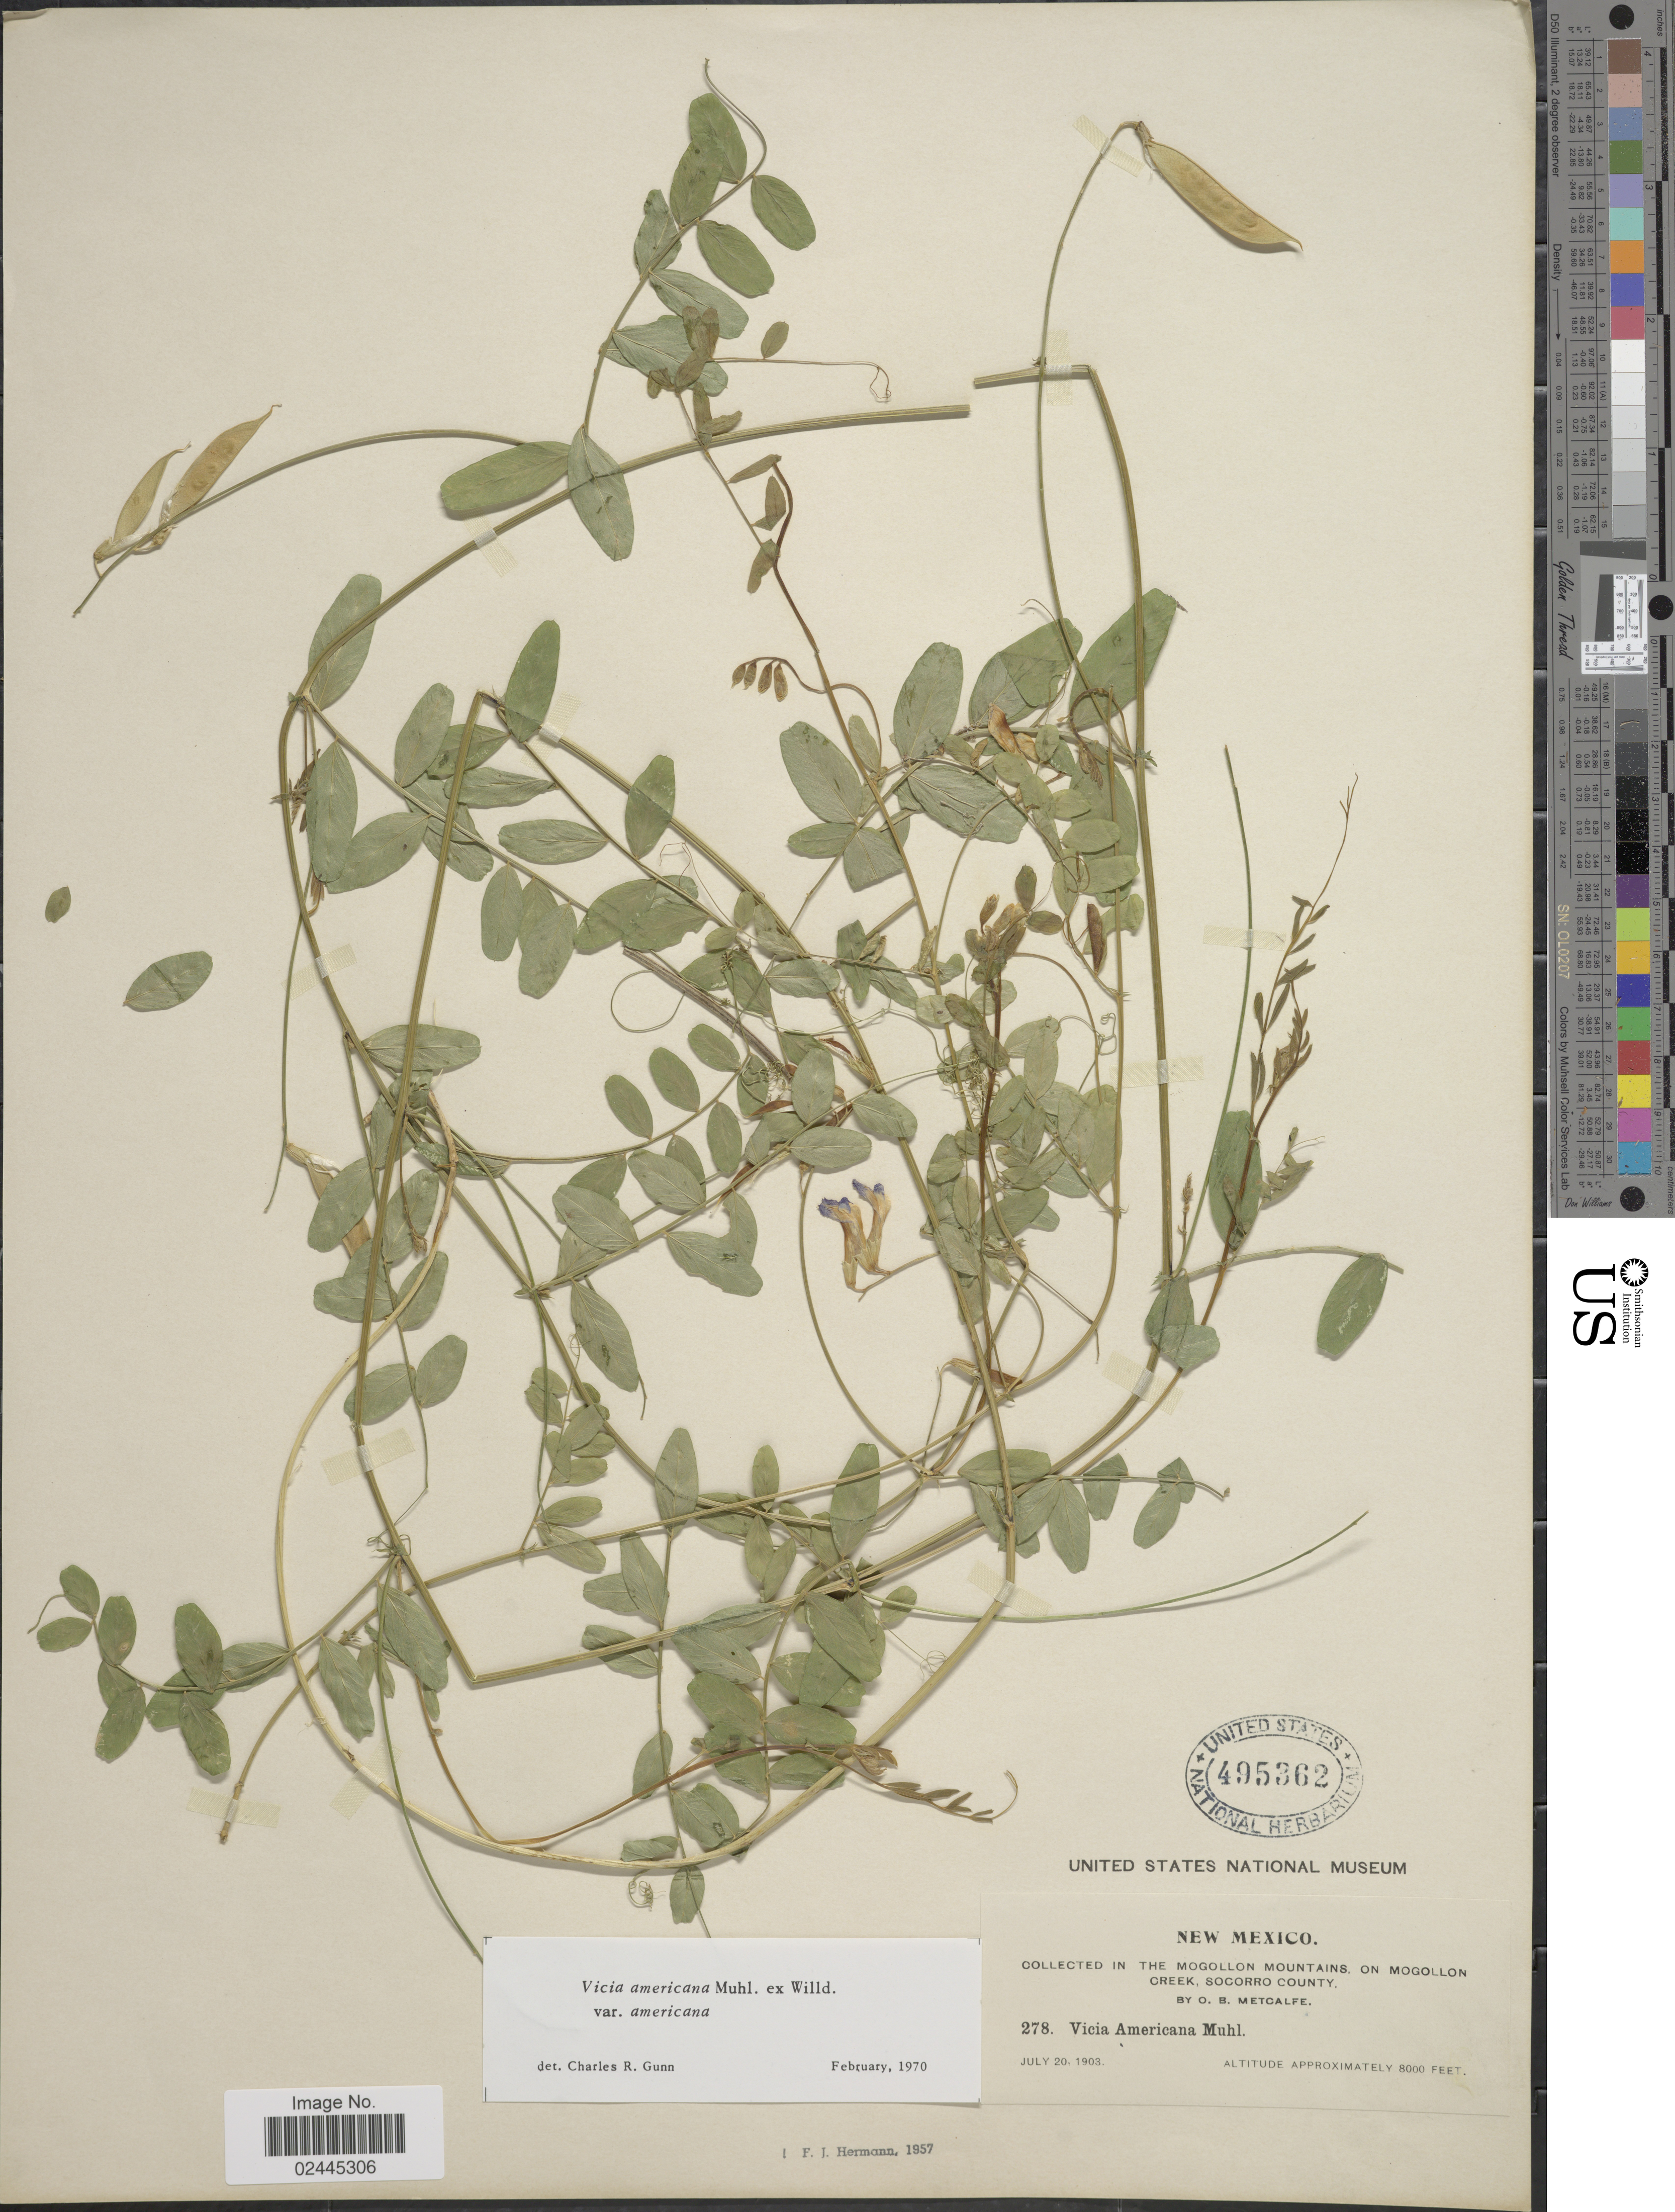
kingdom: Plantae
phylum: Tracheophyta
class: Magnoliopsida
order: Fabales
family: Fabaceae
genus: Vicia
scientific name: Vicia americana var. americana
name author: Muhl. ex Willd.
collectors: O. B. Metcalfe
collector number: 278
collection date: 1903-07-20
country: United States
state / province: New Mexico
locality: In the Mogollon Mountains, on Mogollon Creek, Socorro County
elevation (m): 2438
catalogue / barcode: US 495362